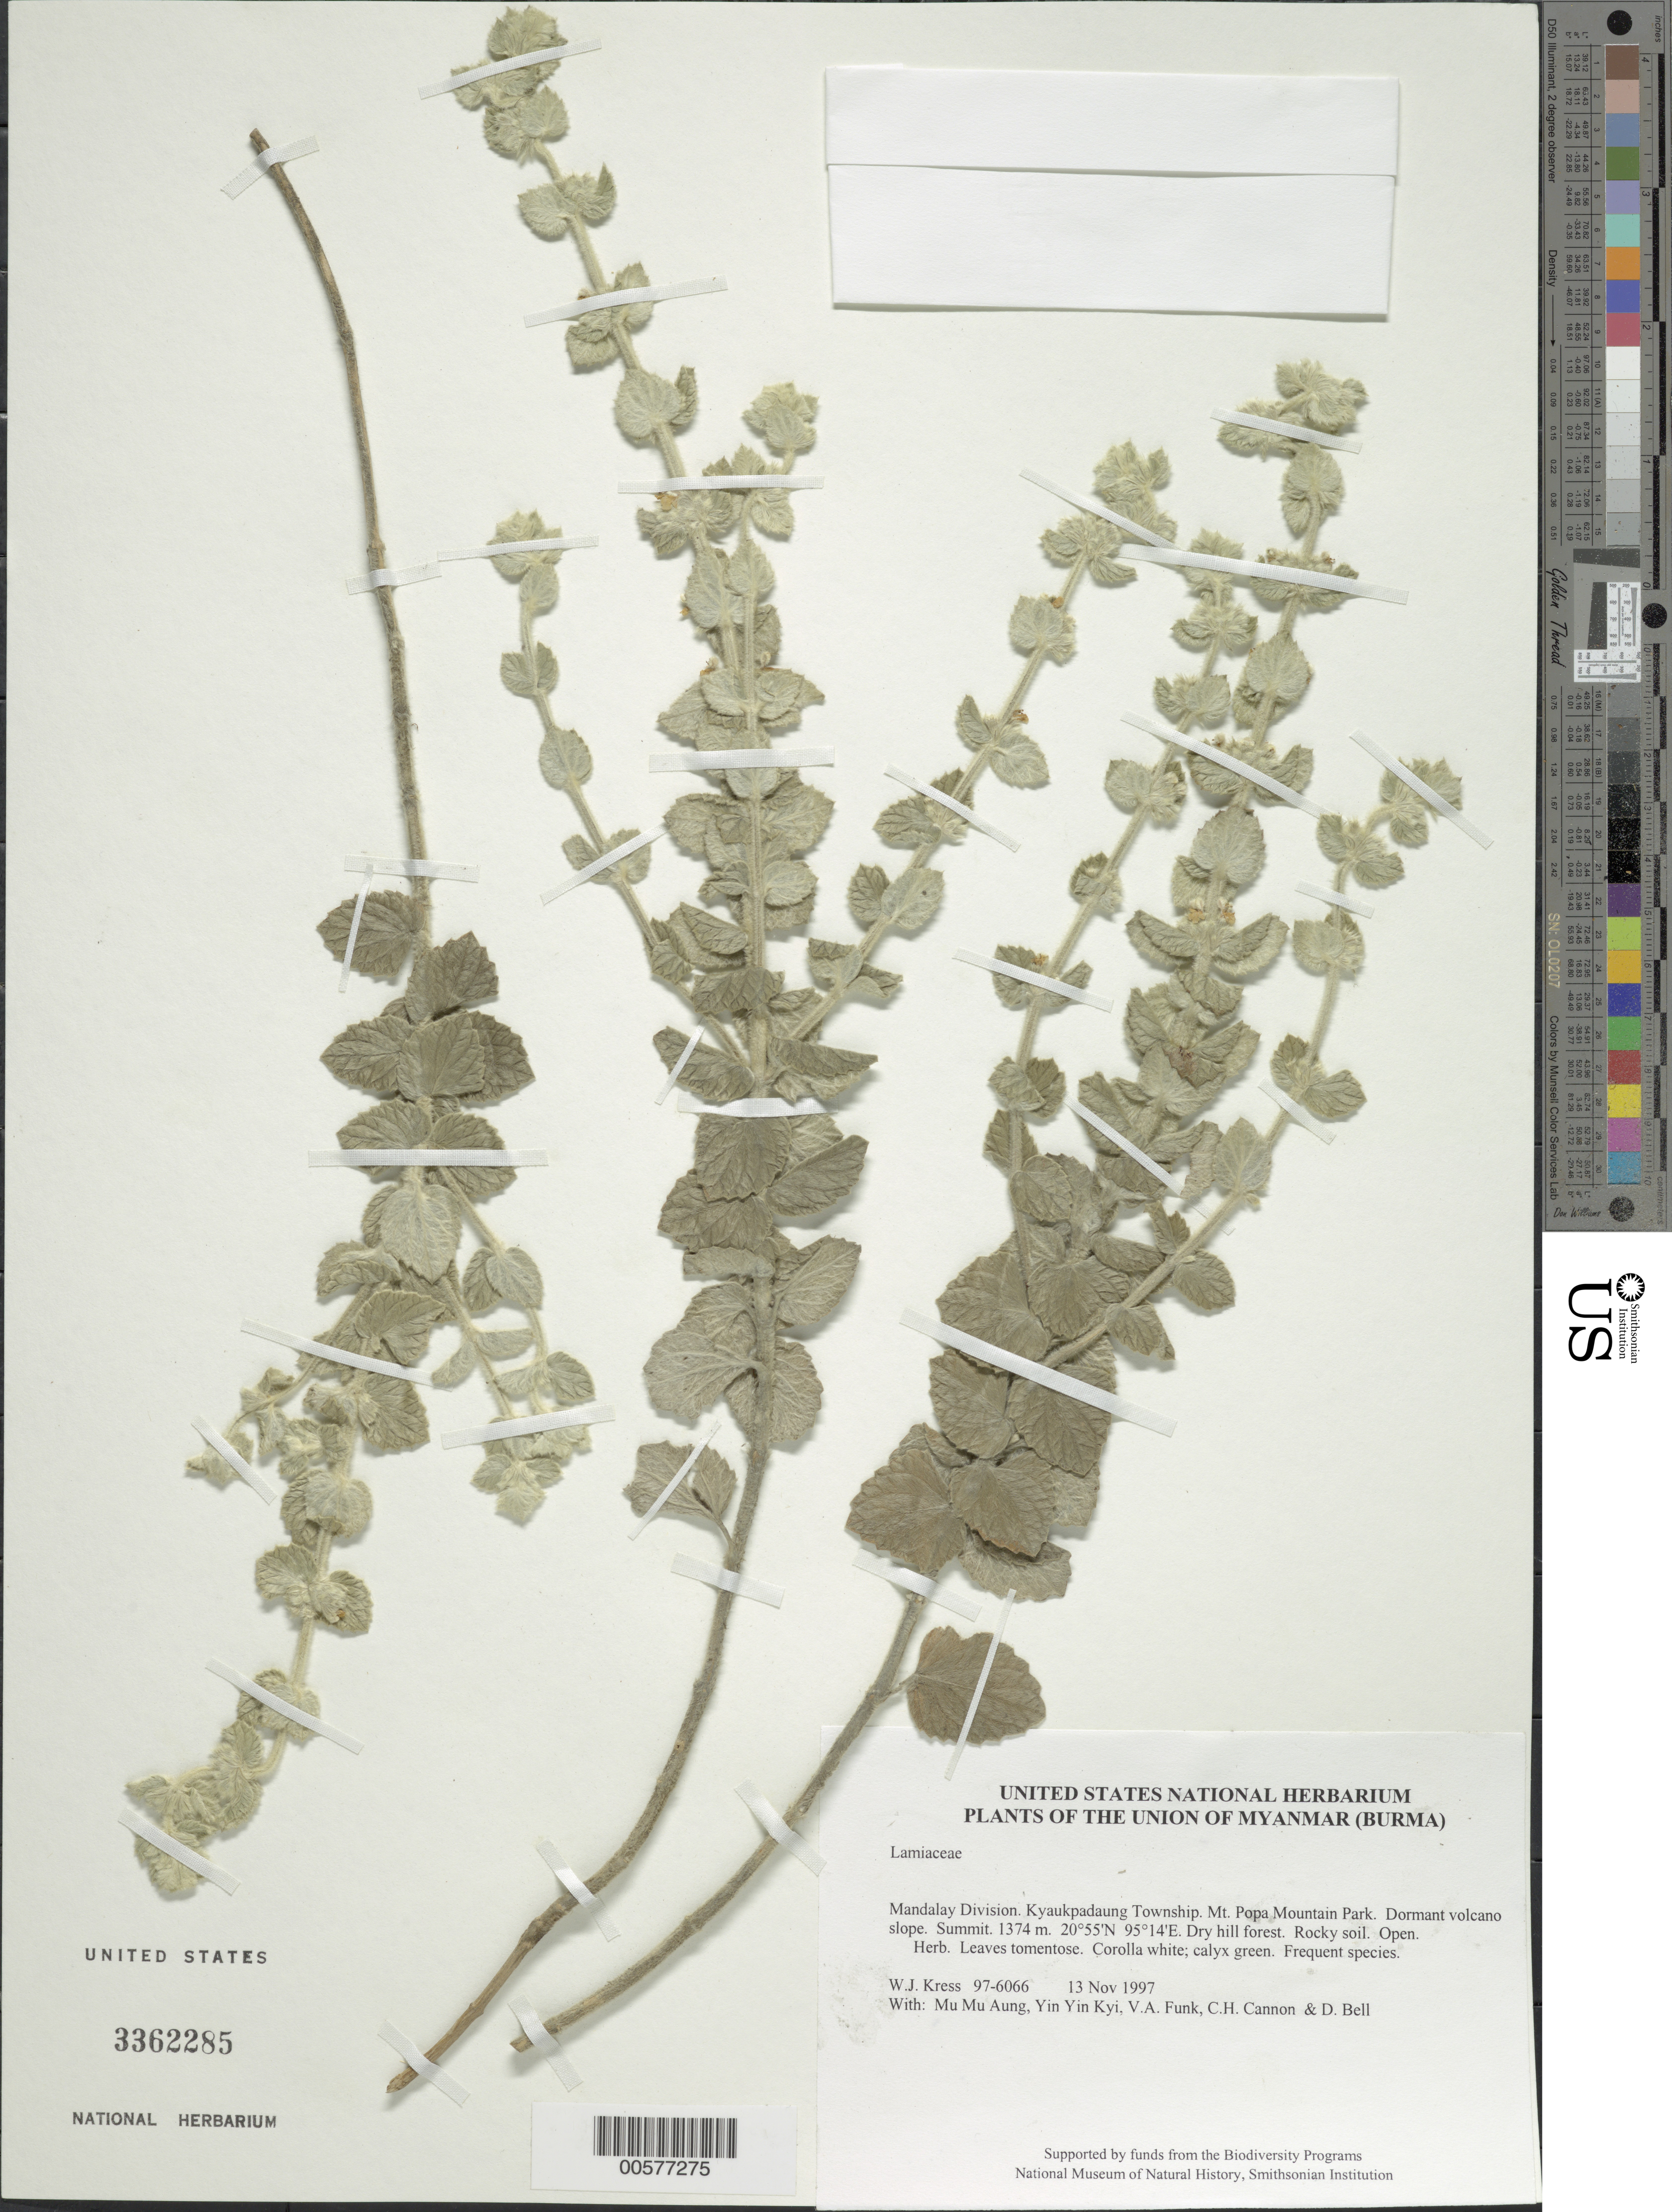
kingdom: Plantae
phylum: Tracheophyta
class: Magnoliopsida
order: Lamiales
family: Lamiaceae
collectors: W. J. Kress, Mu Mu Aung, Yin Yin Kyi, V. Funk, C. H. Cannon & D. A. Bell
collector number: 97-6066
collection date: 1997-11-13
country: Myanmar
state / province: Mandalay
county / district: Kyaukpadaung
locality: Mt. Popa Mountain Park. Dormant volcano slope. Summit.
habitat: Dry hill forest. Rocky soil. Open.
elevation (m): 1374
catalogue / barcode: US 3362285